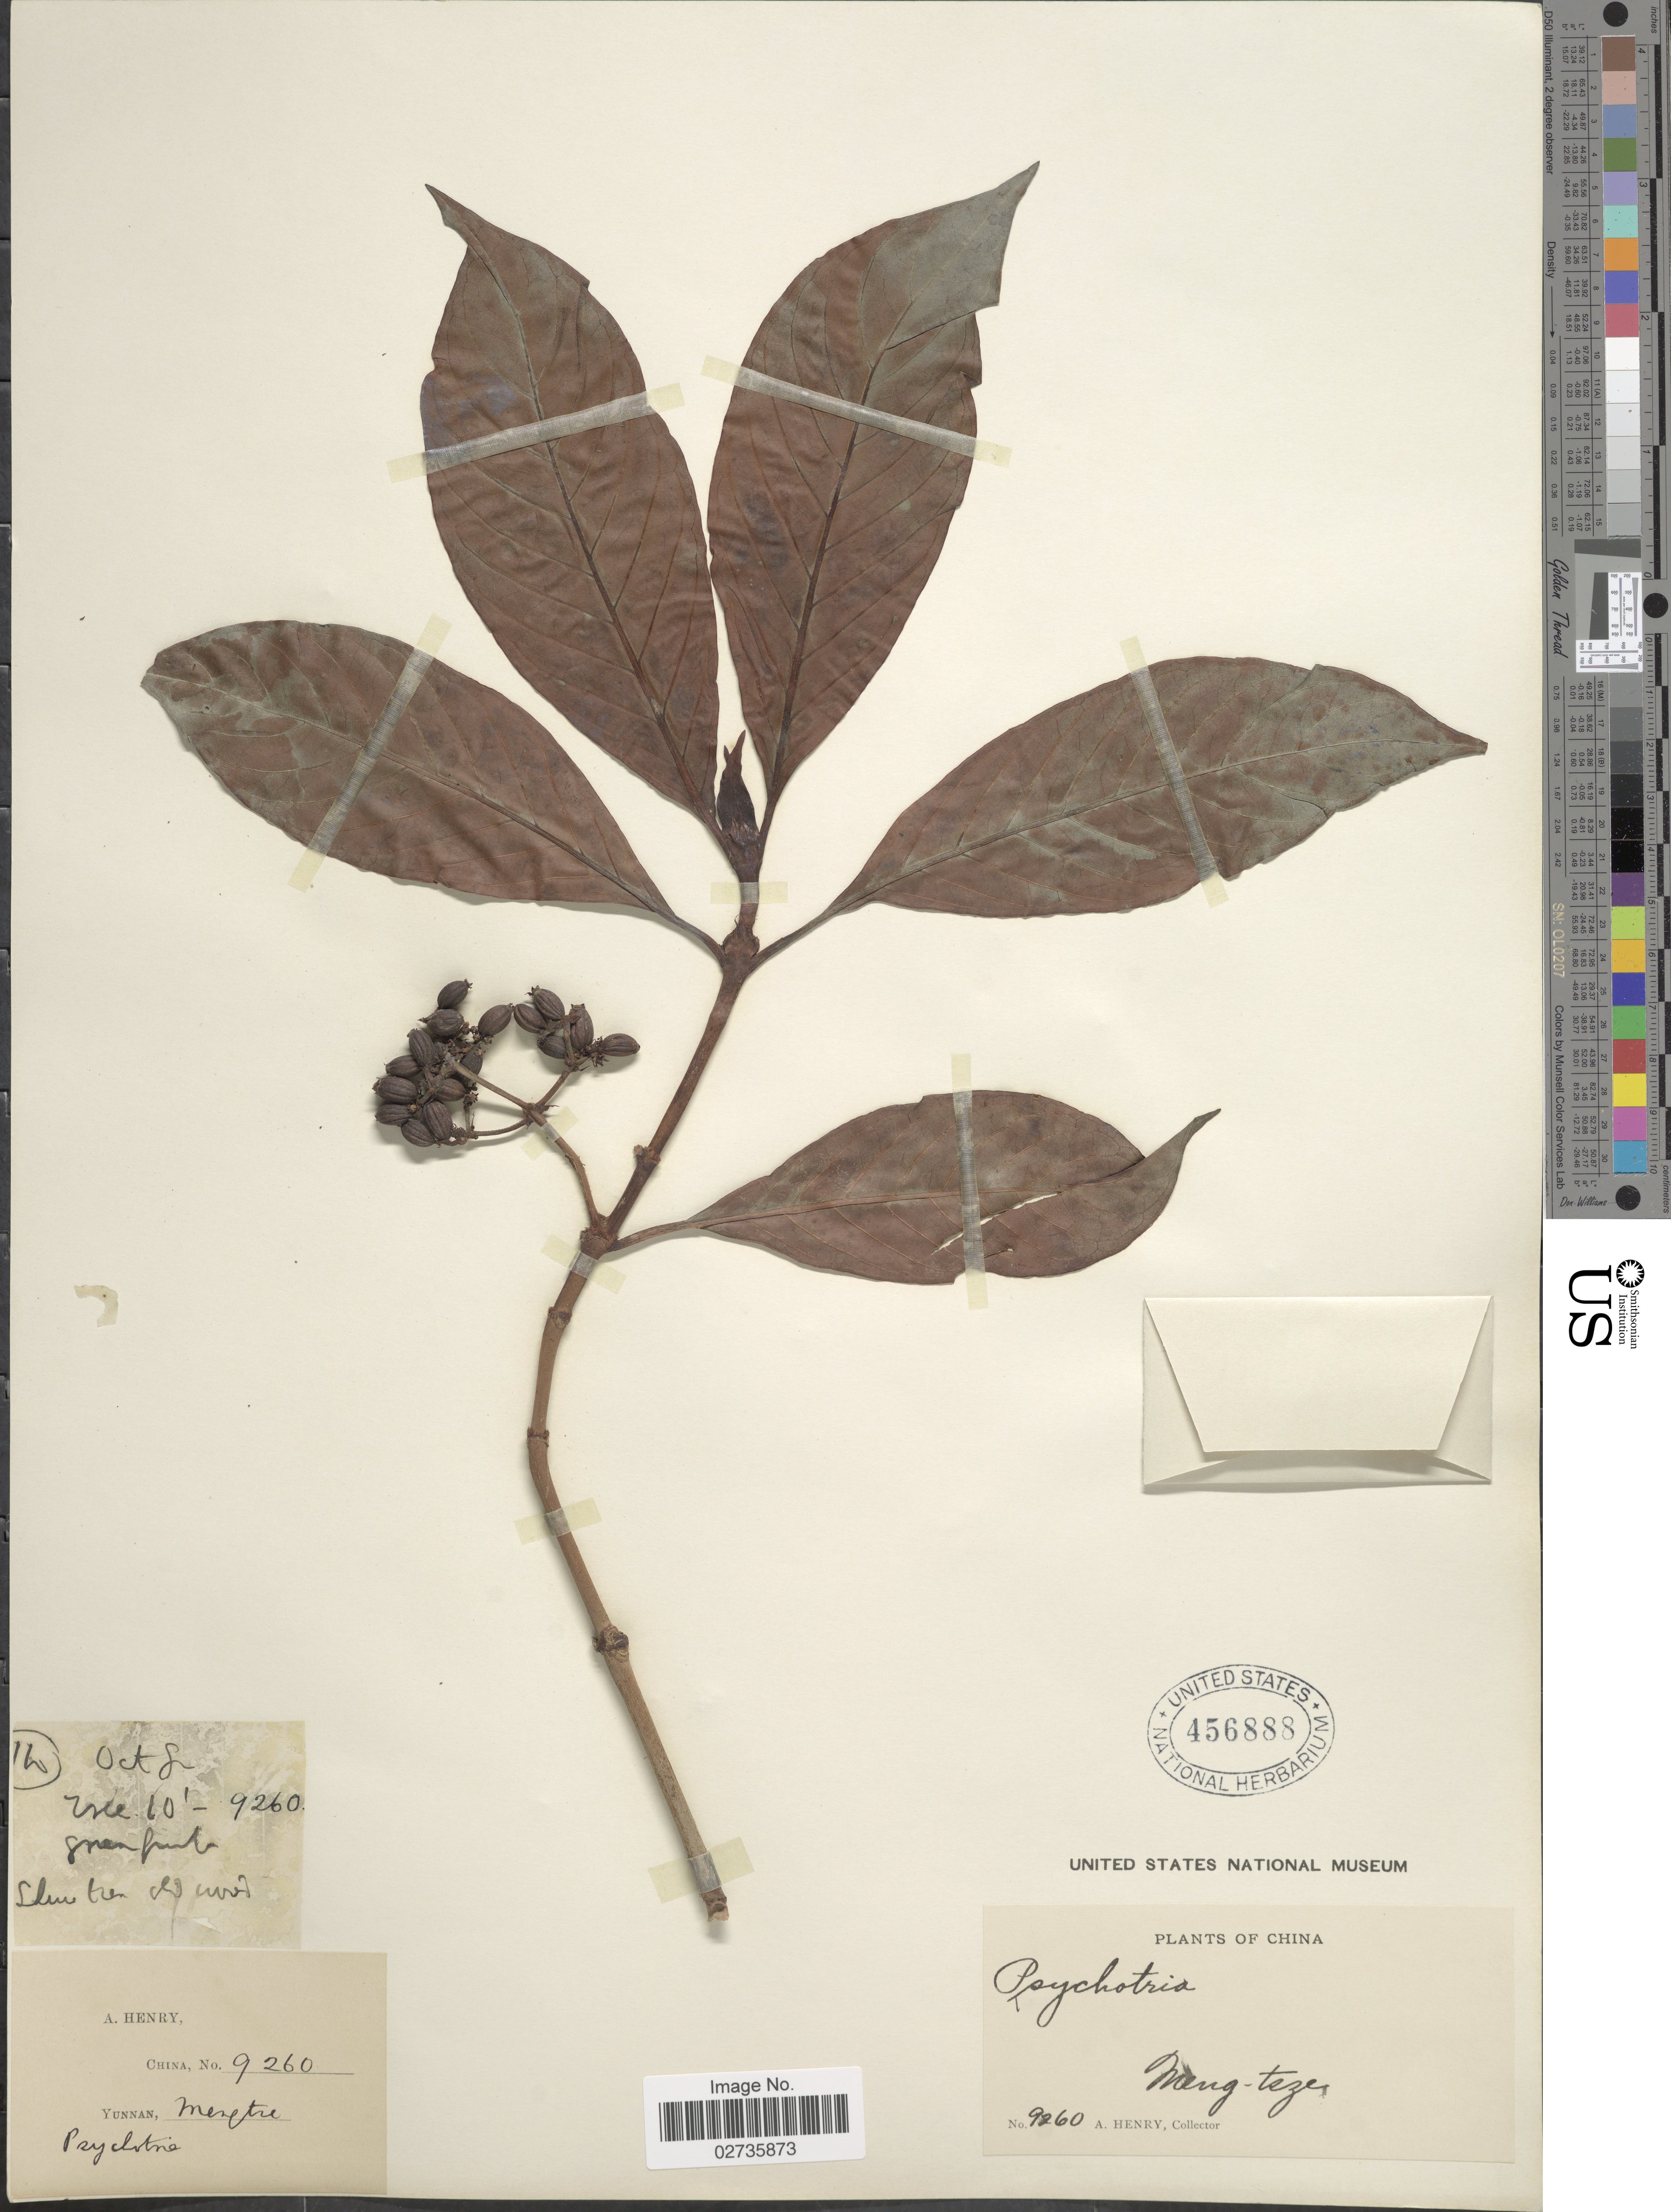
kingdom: Plantae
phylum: Tracheophyta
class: Magnoliopsida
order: Gentianales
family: Rubiaceae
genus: Psychotria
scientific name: Psychotria sp.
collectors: A. Henry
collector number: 9260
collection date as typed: Oct 8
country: China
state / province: Yunnan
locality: Meng-tsze. Shiu tien. Ho.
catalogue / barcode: US 456888